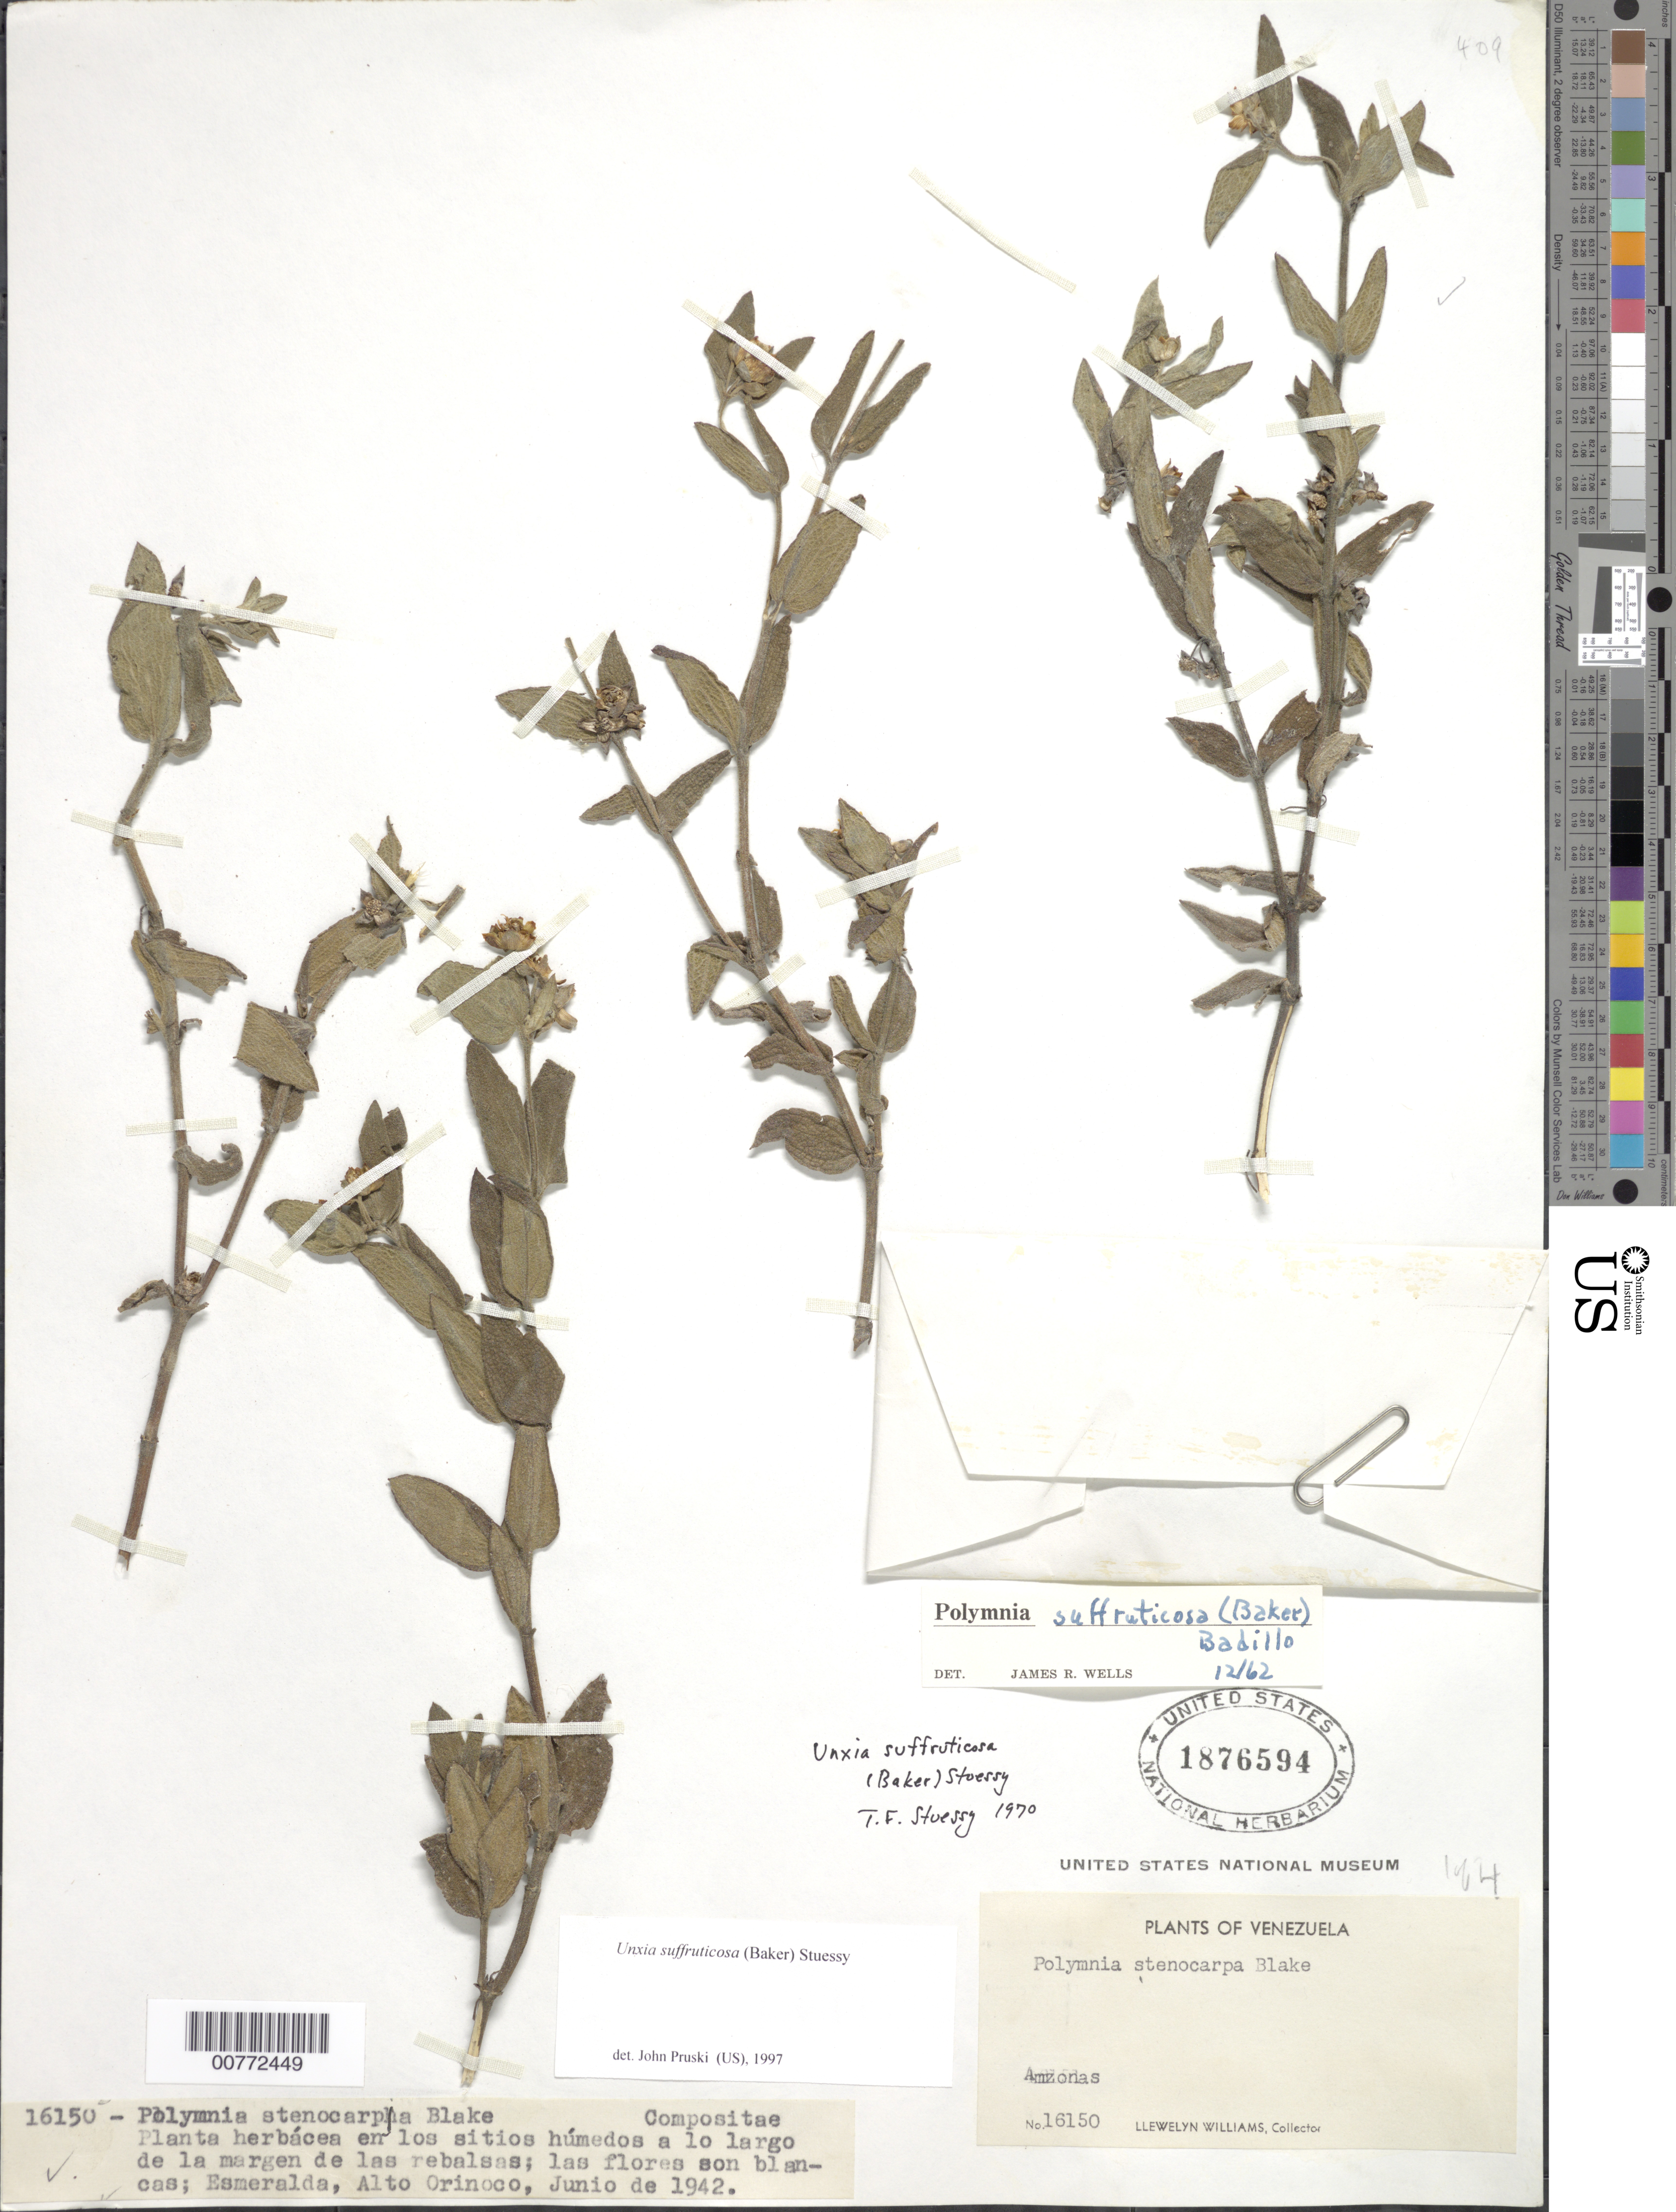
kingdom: Plantae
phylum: Tracheophyta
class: Magnoliopsida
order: Asterales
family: Asteraceae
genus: Unxia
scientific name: Unxia suffruticosa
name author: (Baker) Steussy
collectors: Ll. Williams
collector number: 16150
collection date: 1942-06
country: Venezuela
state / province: Amazonas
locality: Esmeralda, Alto Orinoco. Amazonas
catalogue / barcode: US 1876594